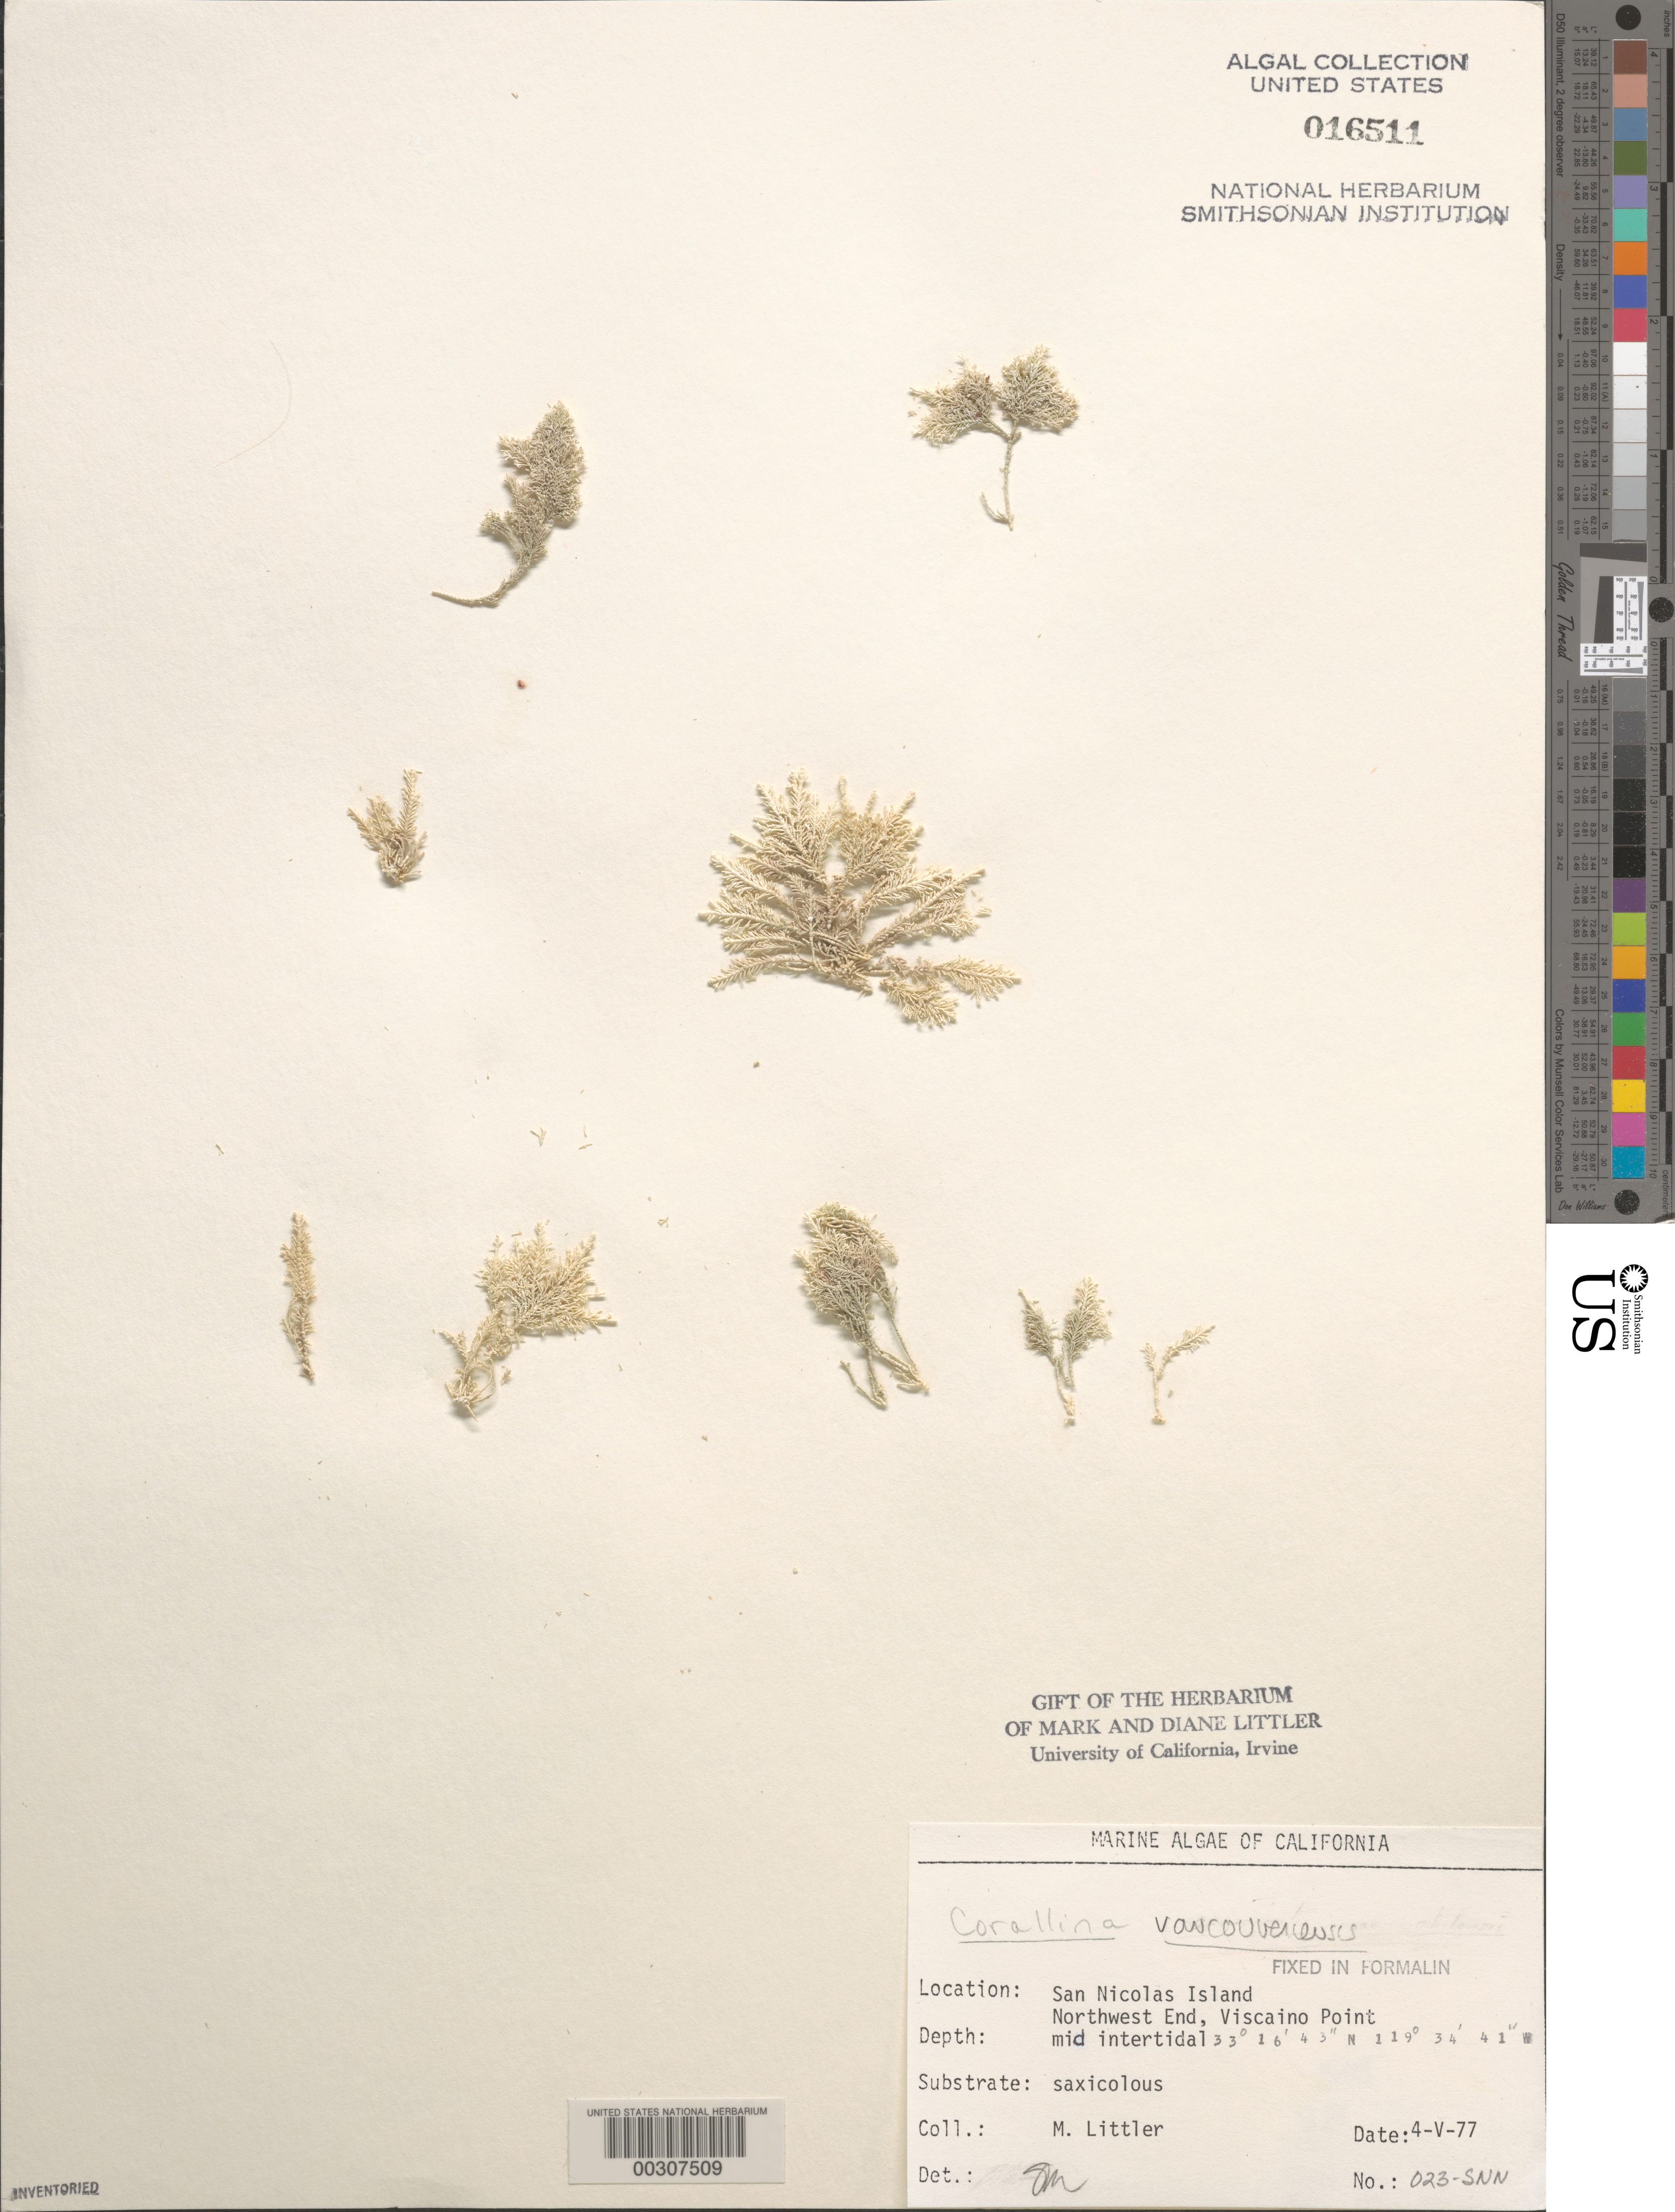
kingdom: Plantae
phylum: Rhodophyta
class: Florideophyceae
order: Corallinales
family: Corallinaceae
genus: Corallina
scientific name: Corallina vancouveriensis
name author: Yendo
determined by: Murray, S. N.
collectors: M. M. Littler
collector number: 023-SNN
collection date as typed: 04 May 1977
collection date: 1977-05-04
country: United States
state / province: California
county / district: Ventura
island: San Nicolas Island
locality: Viscaino Point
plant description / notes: BLM-SOCALBIGHT Rocky Intertidal Survey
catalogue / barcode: US 16511